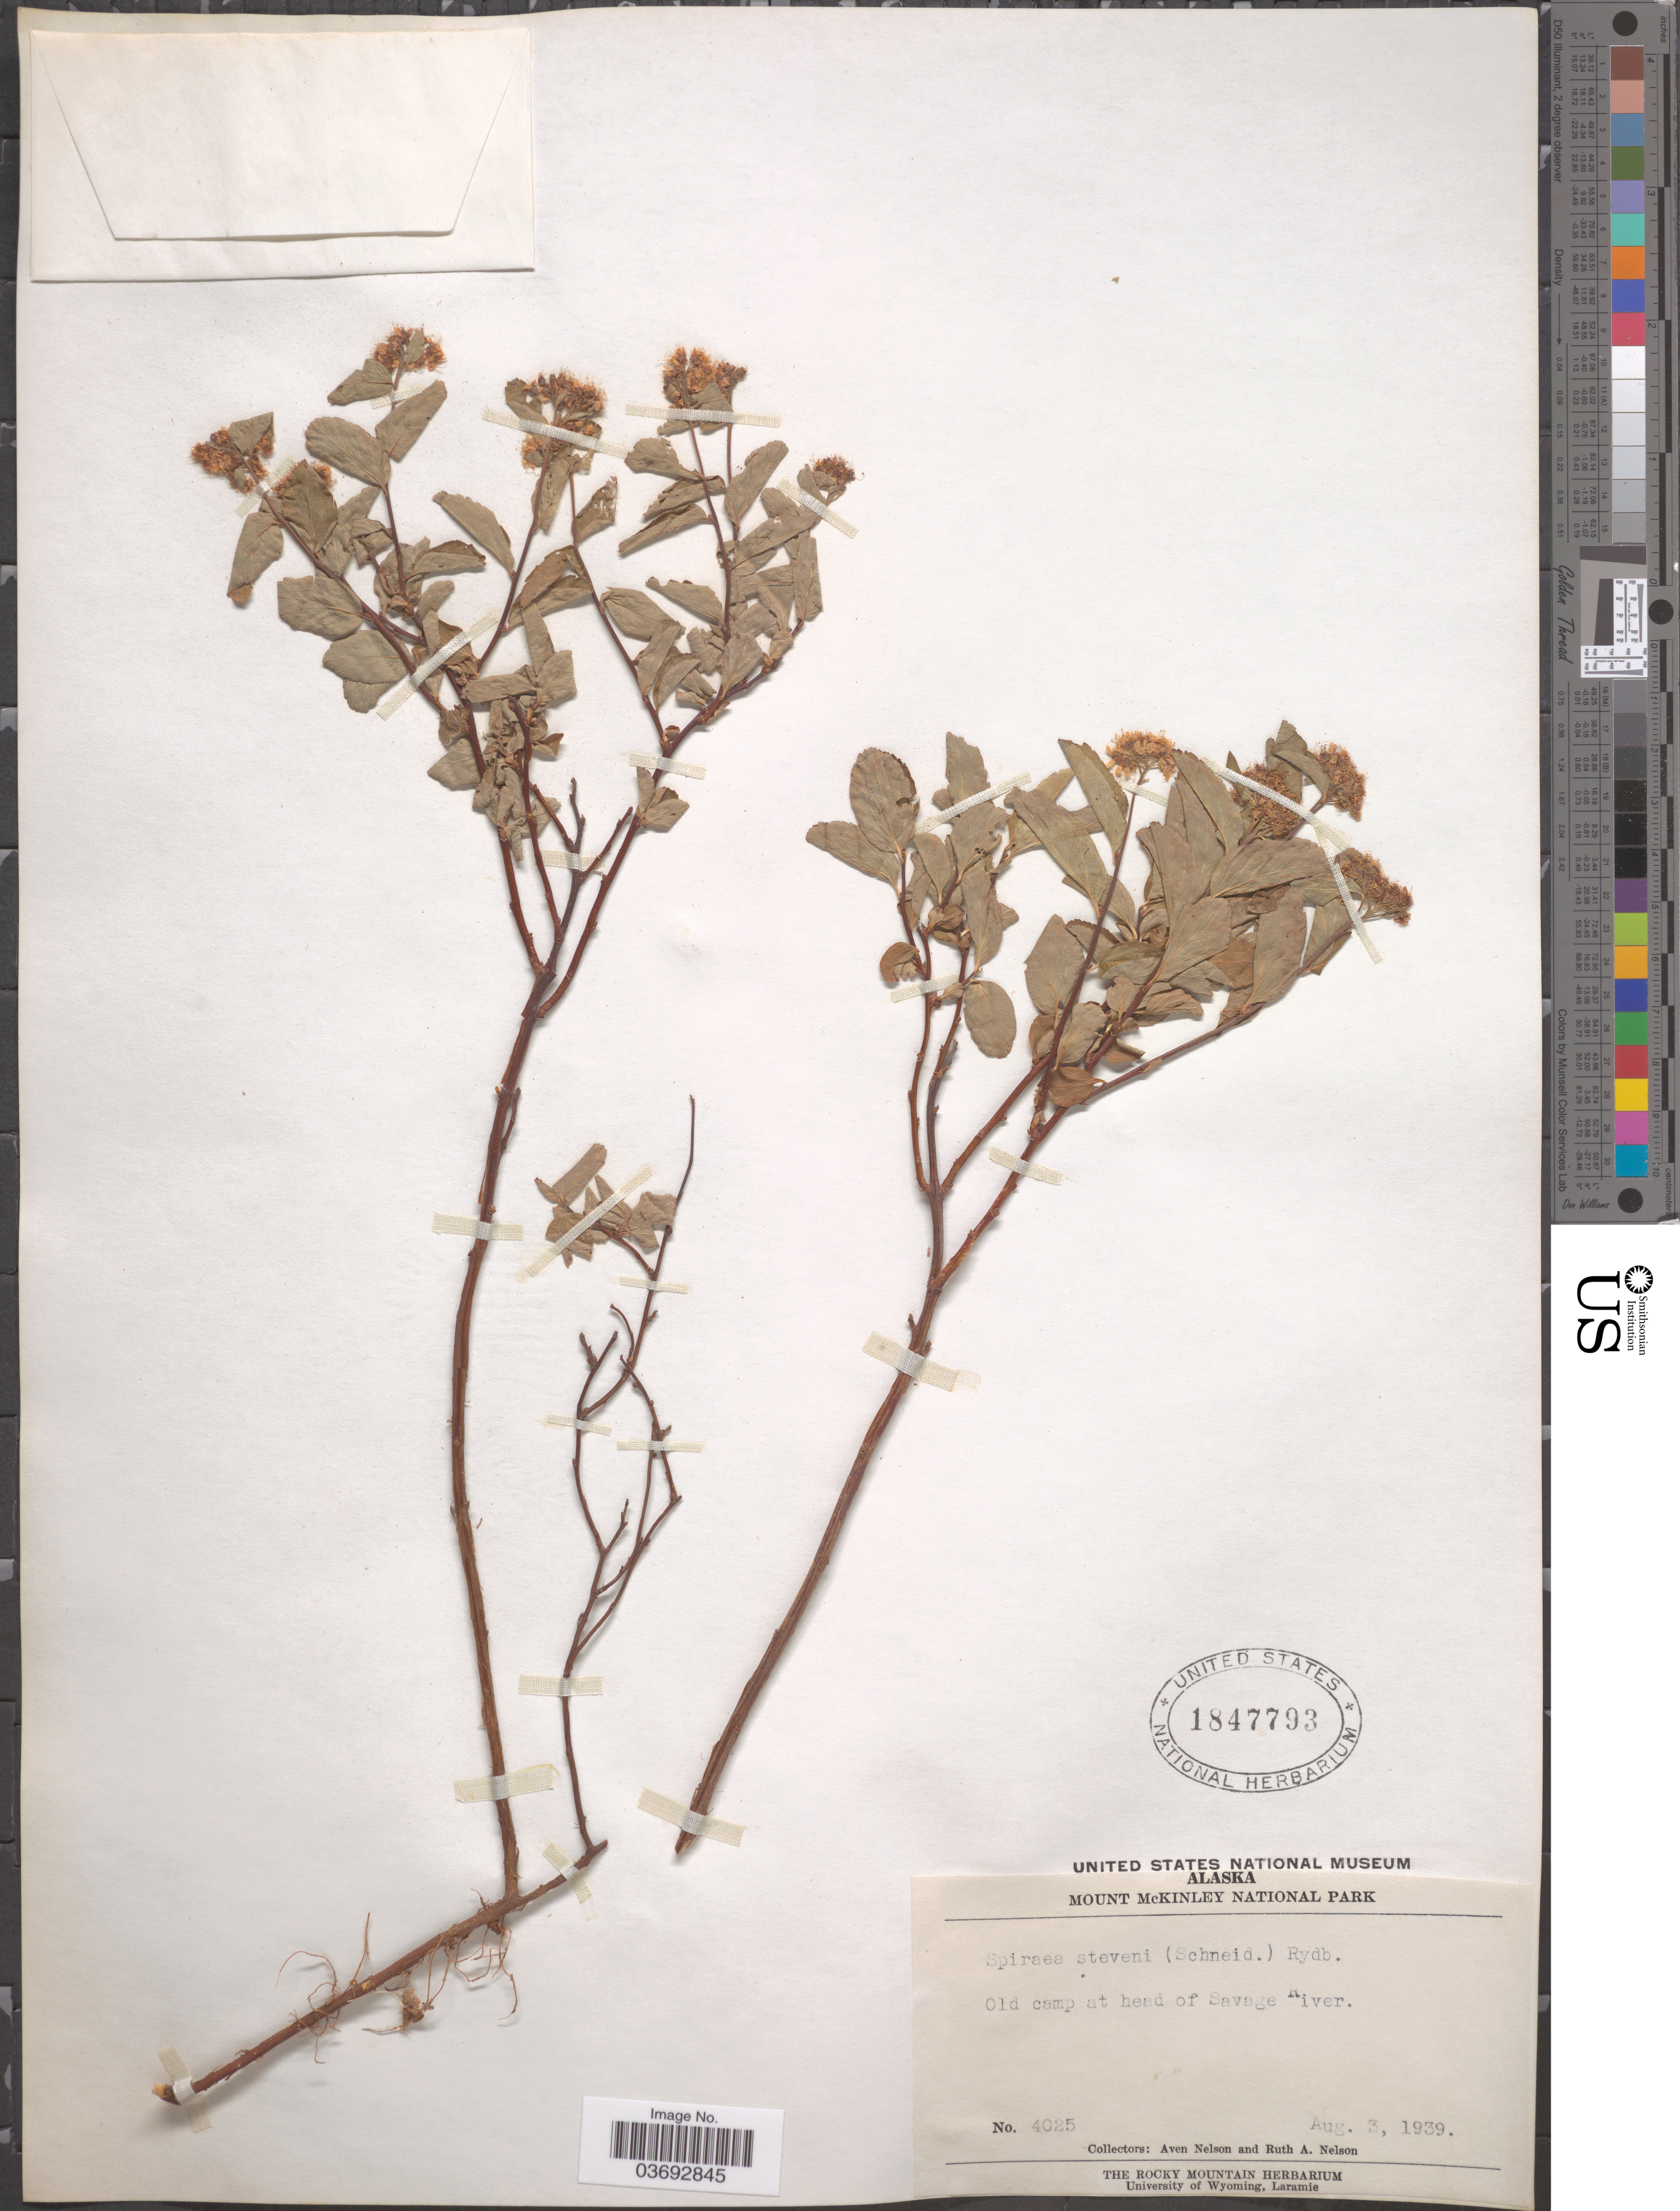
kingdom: Plantae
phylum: Tracheophyta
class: Magnoliopsida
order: Rosales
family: Rosaceae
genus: Spiraea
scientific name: Spiraea stevenii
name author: (C.K. Schneid.) Rydb.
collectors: A. Nelson & R. A. Nelson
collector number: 4025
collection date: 1939-08-03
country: United States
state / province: Alaska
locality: Mount McKinley National Park. Old camp at head of Savage River.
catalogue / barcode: US 1847793